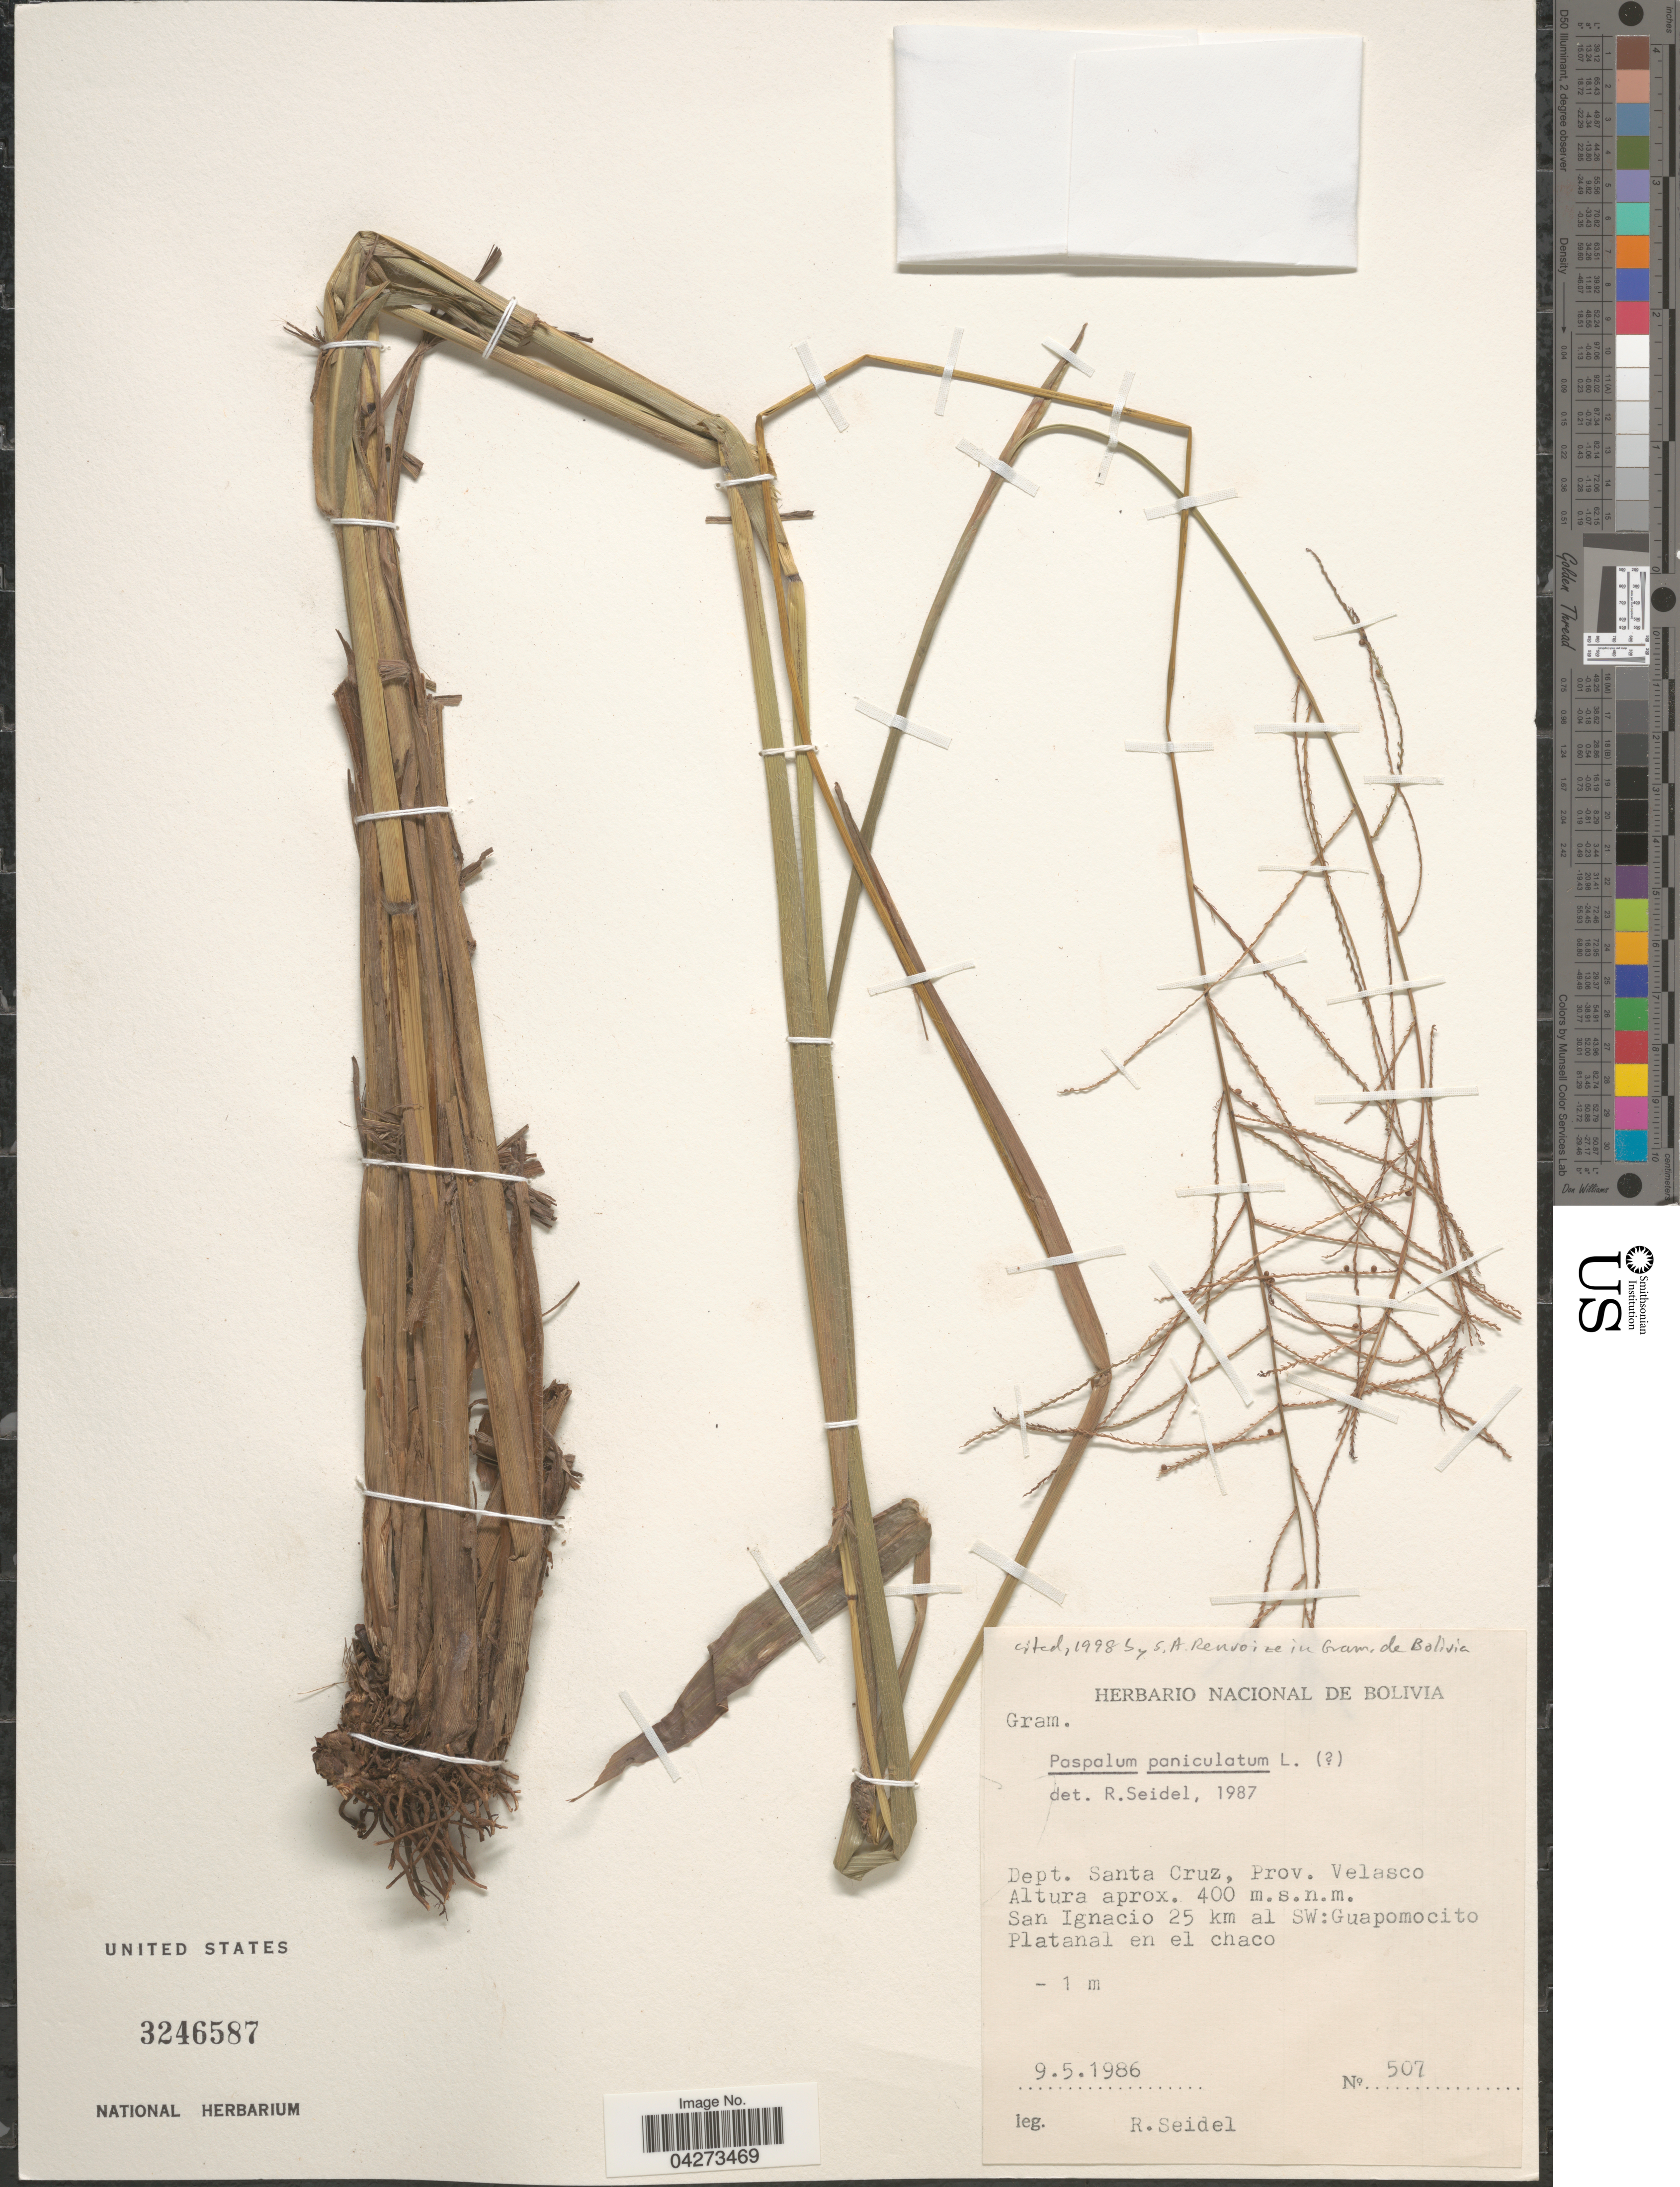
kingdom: Plantae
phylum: Tracheophyta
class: Liliopsida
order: Poales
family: Poaceae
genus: Paspalum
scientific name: Paspalum paniculatum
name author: L.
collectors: R. Seidel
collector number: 507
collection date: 1986-05-09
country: Bolivia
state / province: Santa Cruz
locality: Dept. Santa Cruz, Prov. Velasco. San Ignacio 25 km al SW: Guapomocito. Platanal en el chaco.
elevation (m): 400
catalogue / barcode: US 3246587